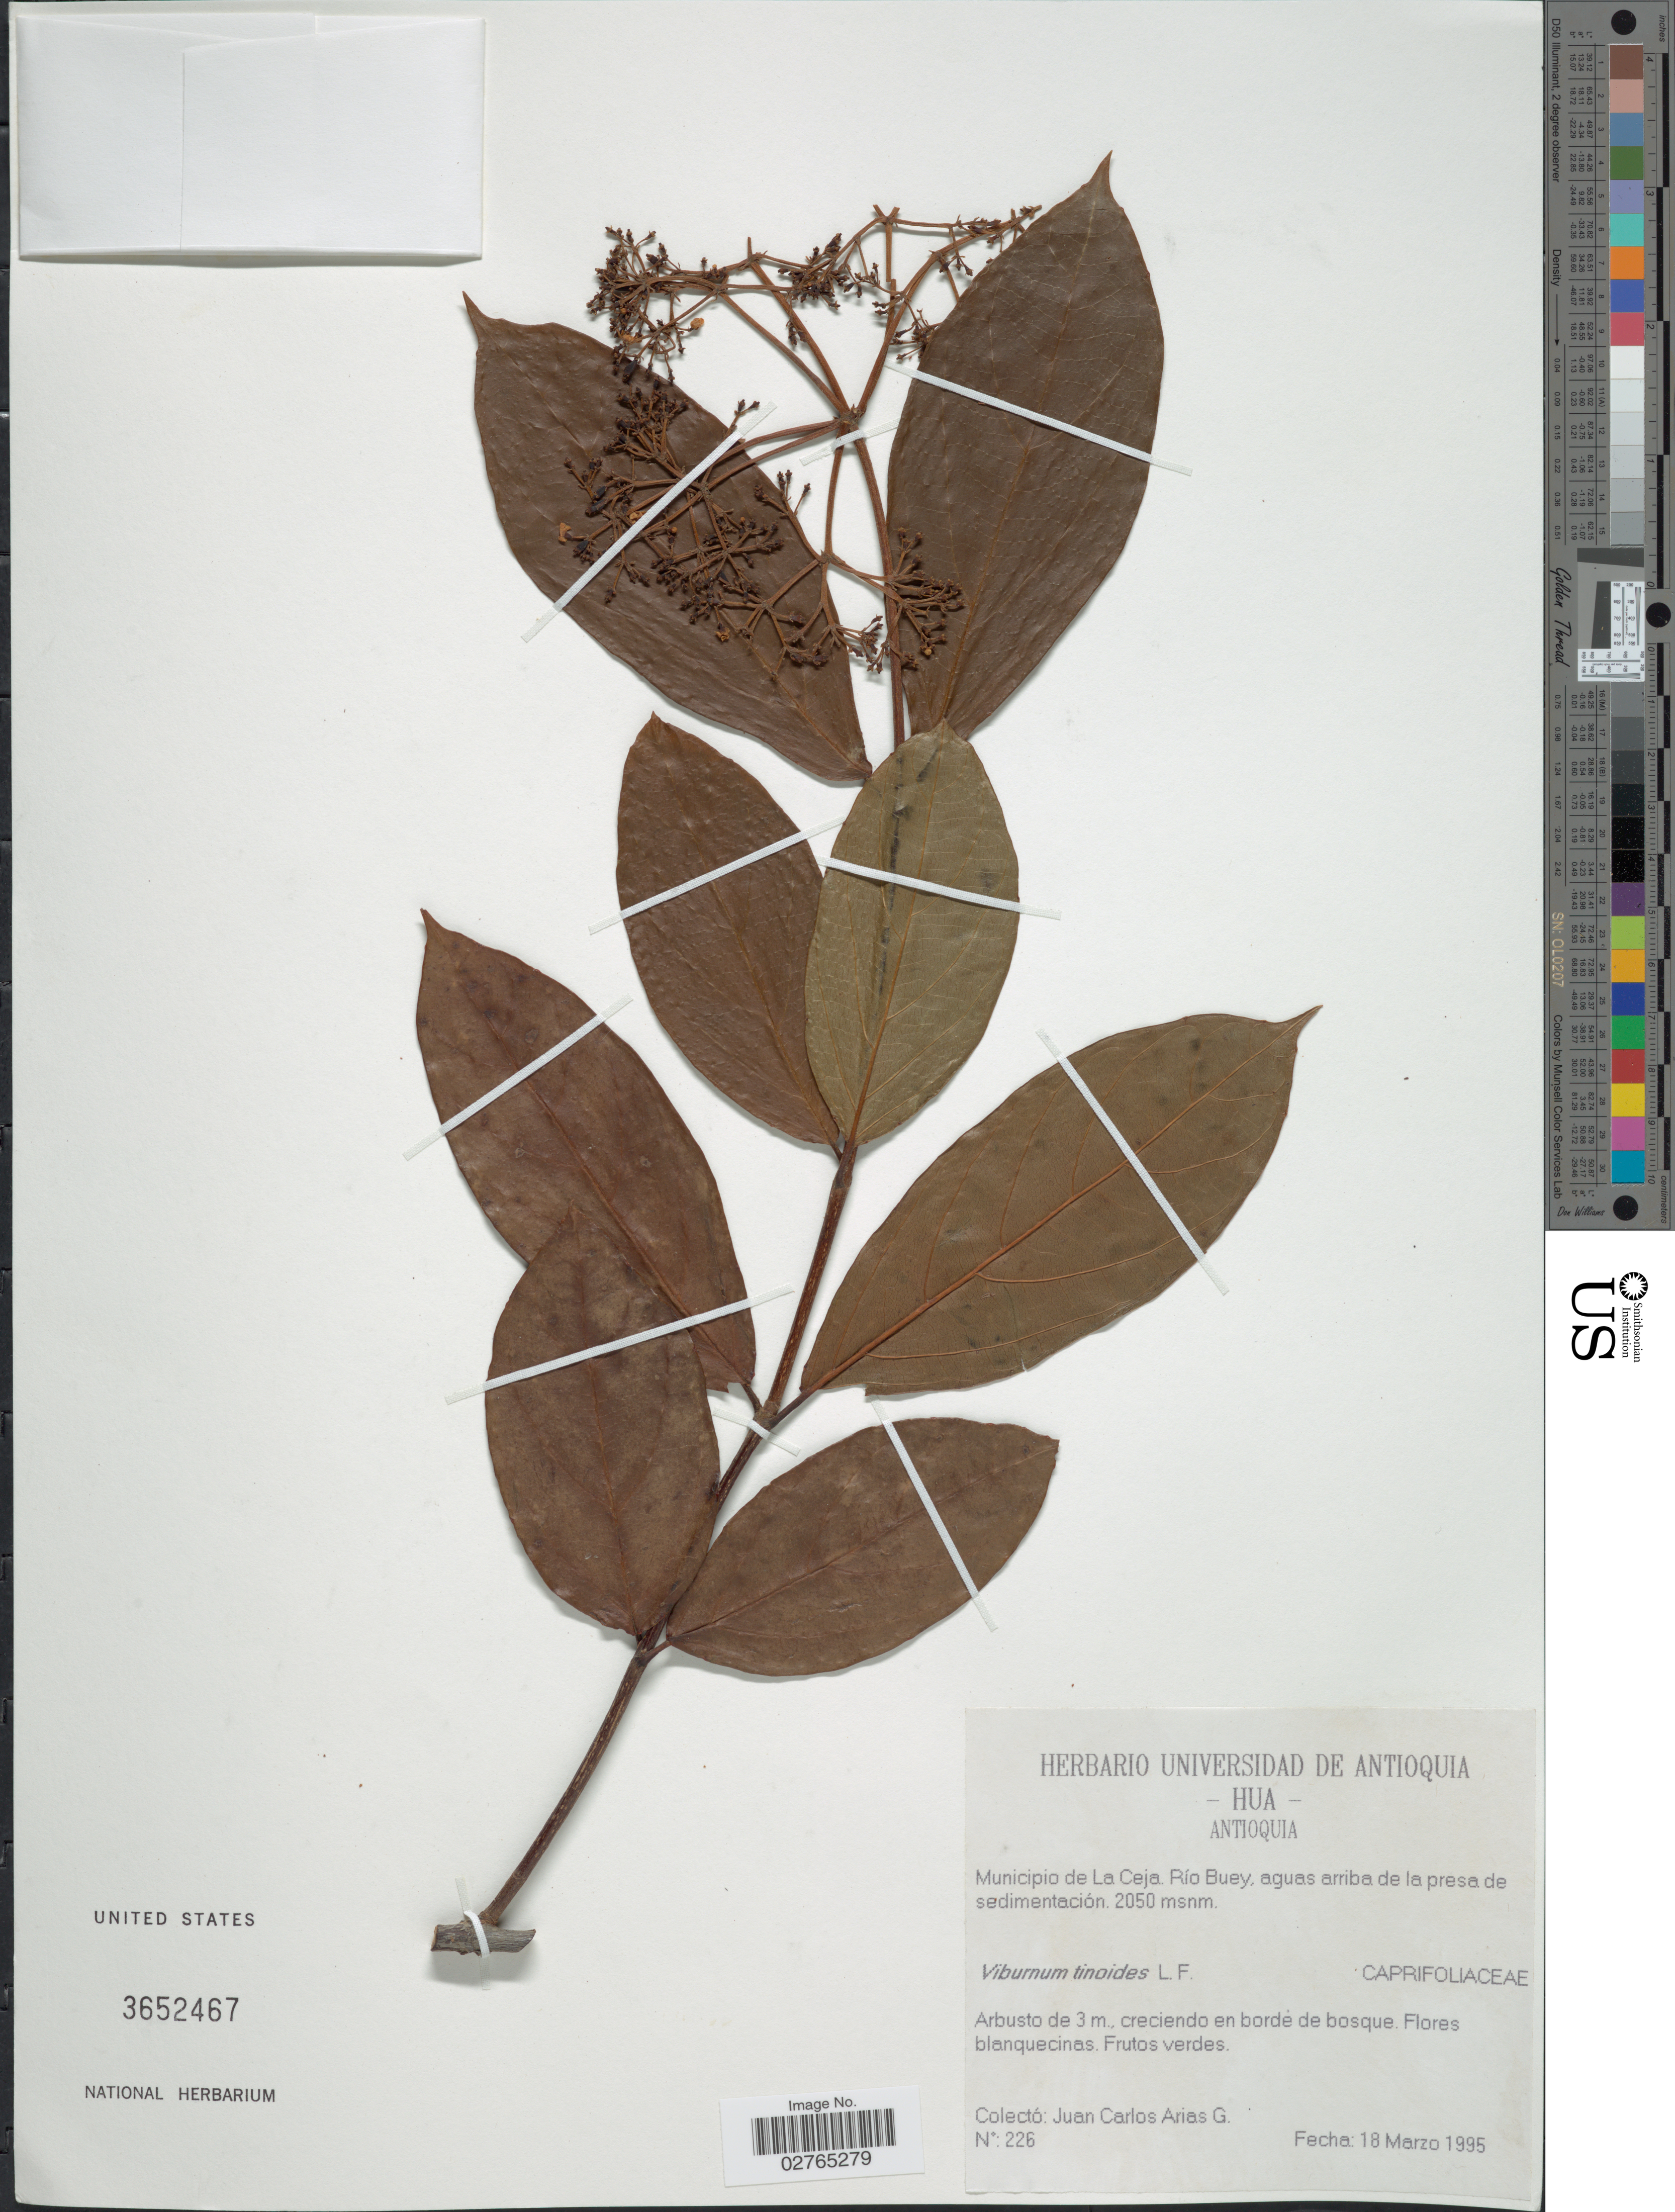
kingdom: Plantae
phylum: Tracheophyta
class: Magnoliopsida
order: Dipsacales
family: Viburnaceae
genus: Viburnum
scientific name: Viburnum tinoides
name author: L. f.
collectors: J. Arias G.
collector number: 226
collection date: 1995-03-18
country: Colombia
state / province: Antioquia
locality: Municipio de La Ceja. Río Buey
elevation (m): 2050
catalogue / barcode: US 3652467